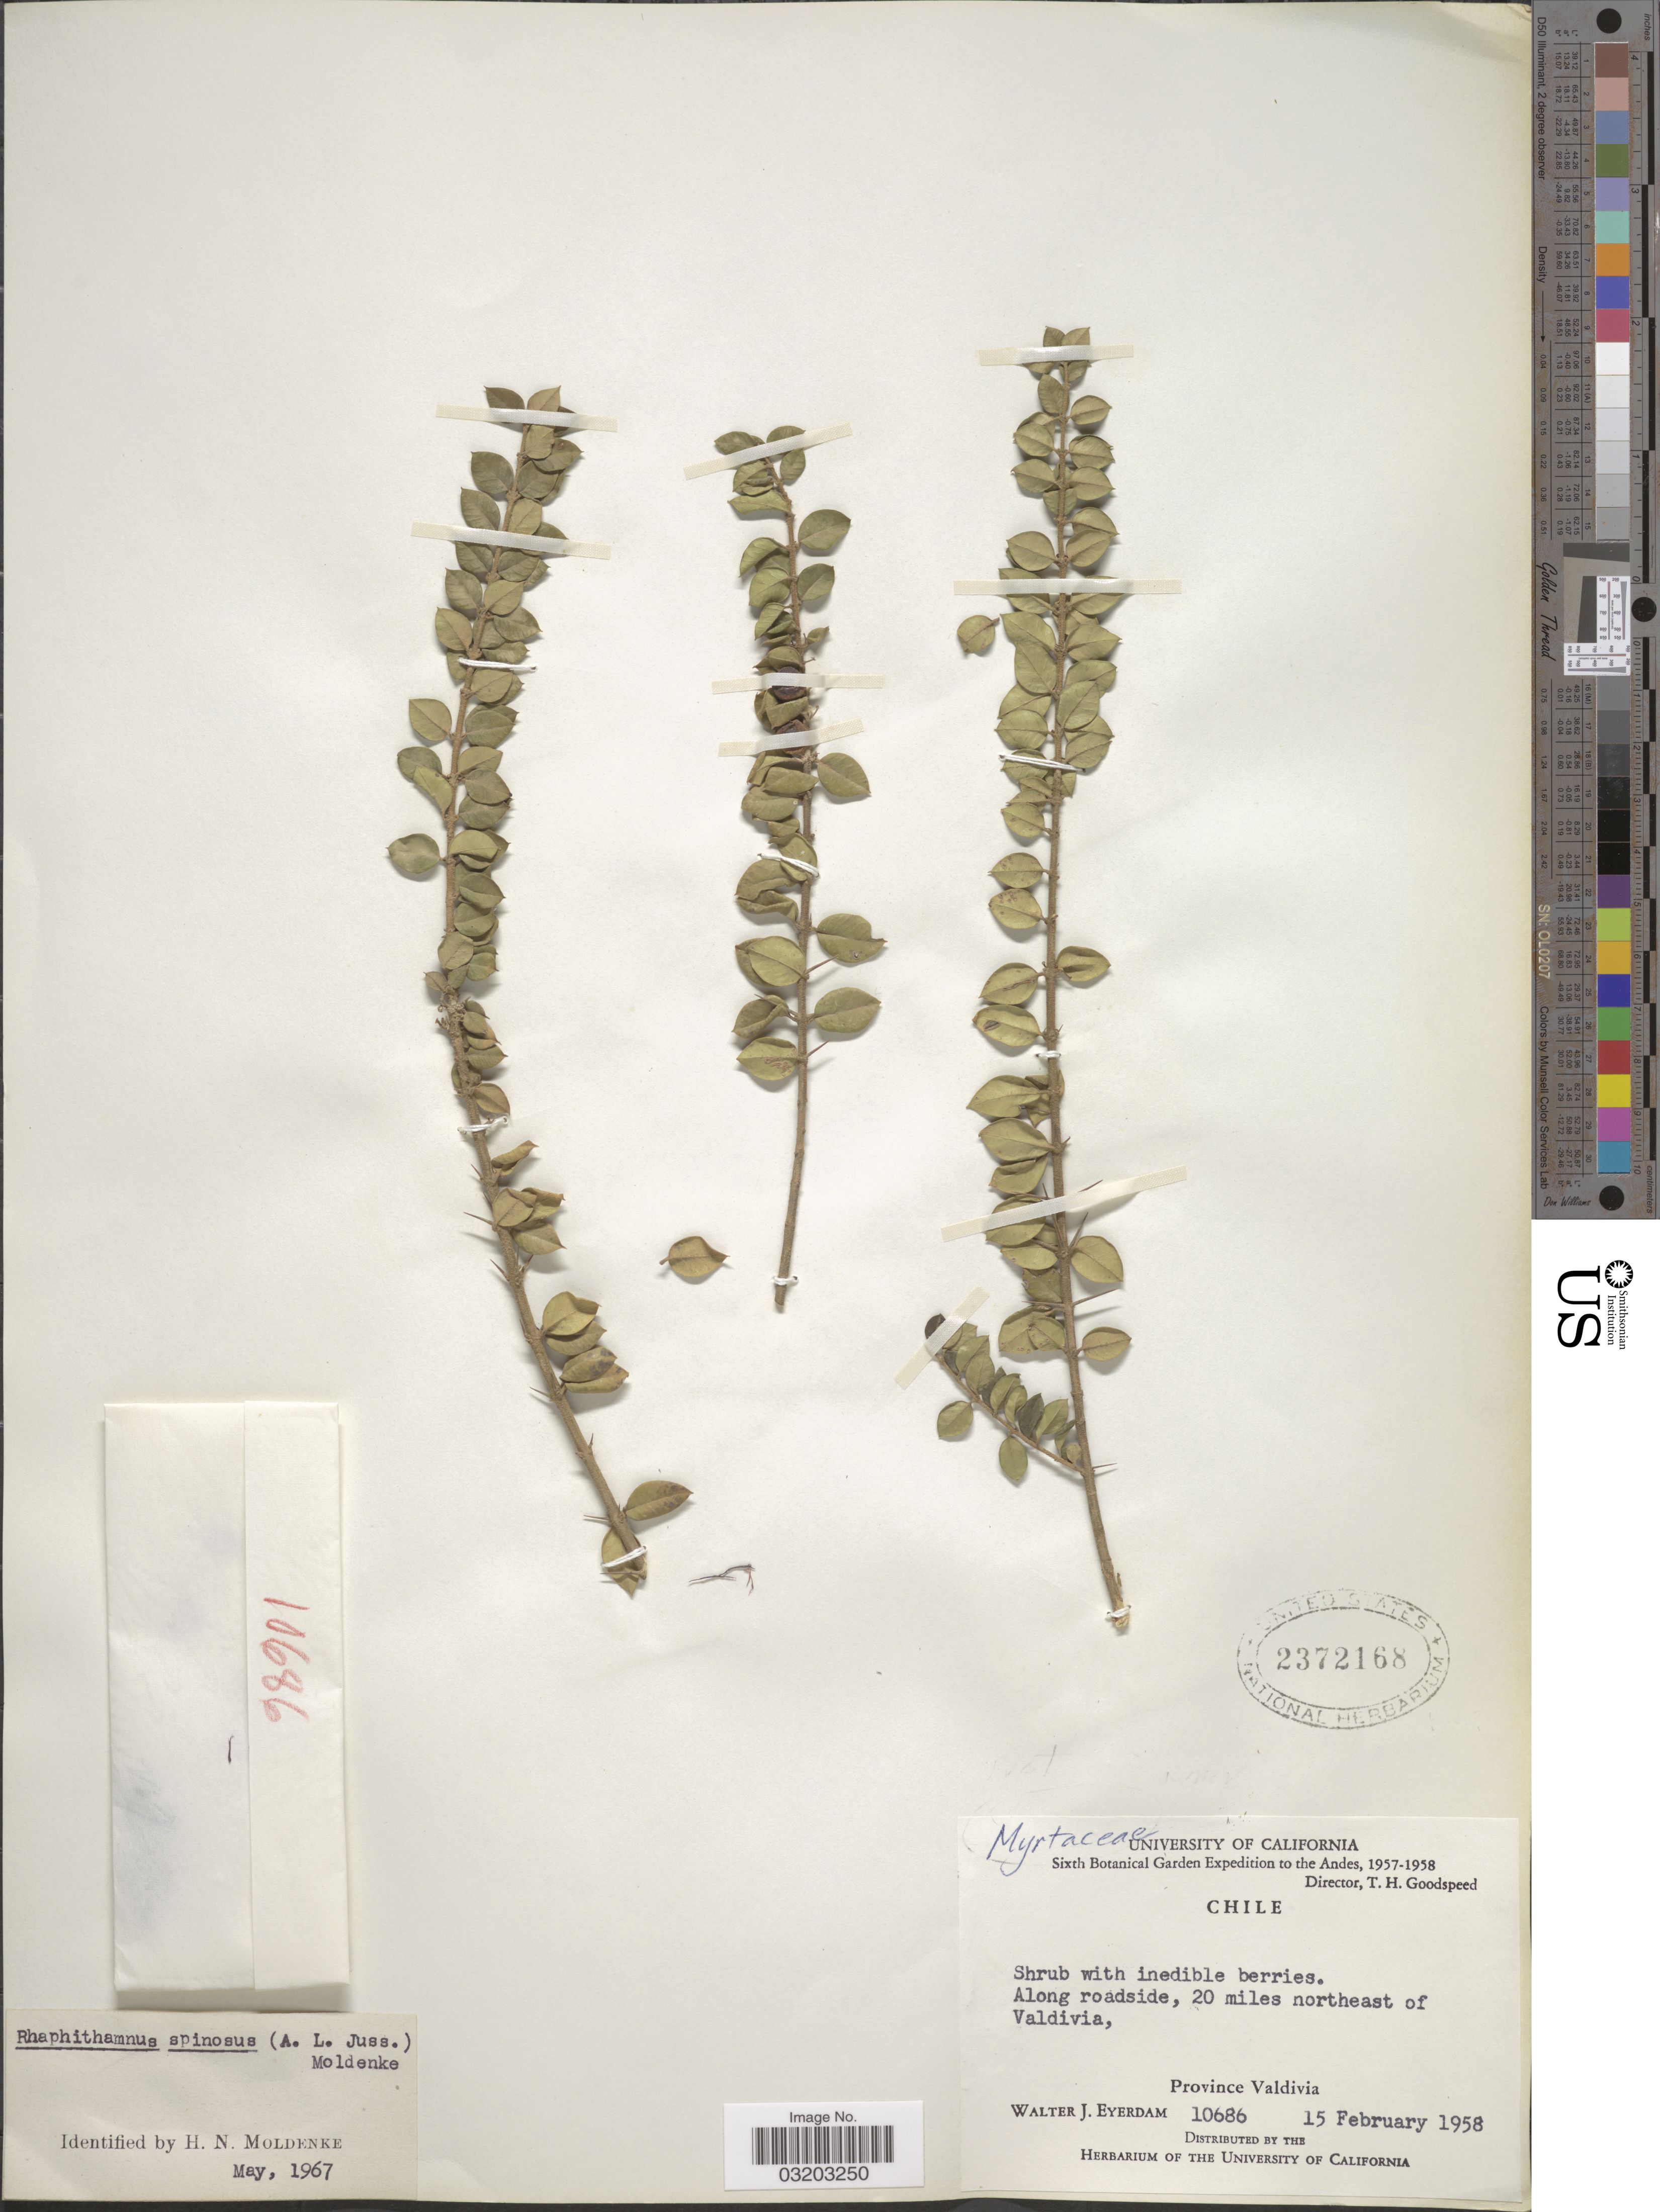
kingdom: Plantae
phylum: Tracheophyta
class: Magnoliopsida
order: Lamiales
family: Verbenaceae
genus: Rhaphithamnus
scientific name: Rhaphithamnus spinosus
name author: (Juss.) Moldenke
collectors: W. J. Eyerdam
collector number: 10686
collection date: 1958-02-15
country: Chile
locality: Along roadside, 20 miles northeast of Valdivia, Provincia Valdivia. Andes.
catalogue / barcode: US 2372168